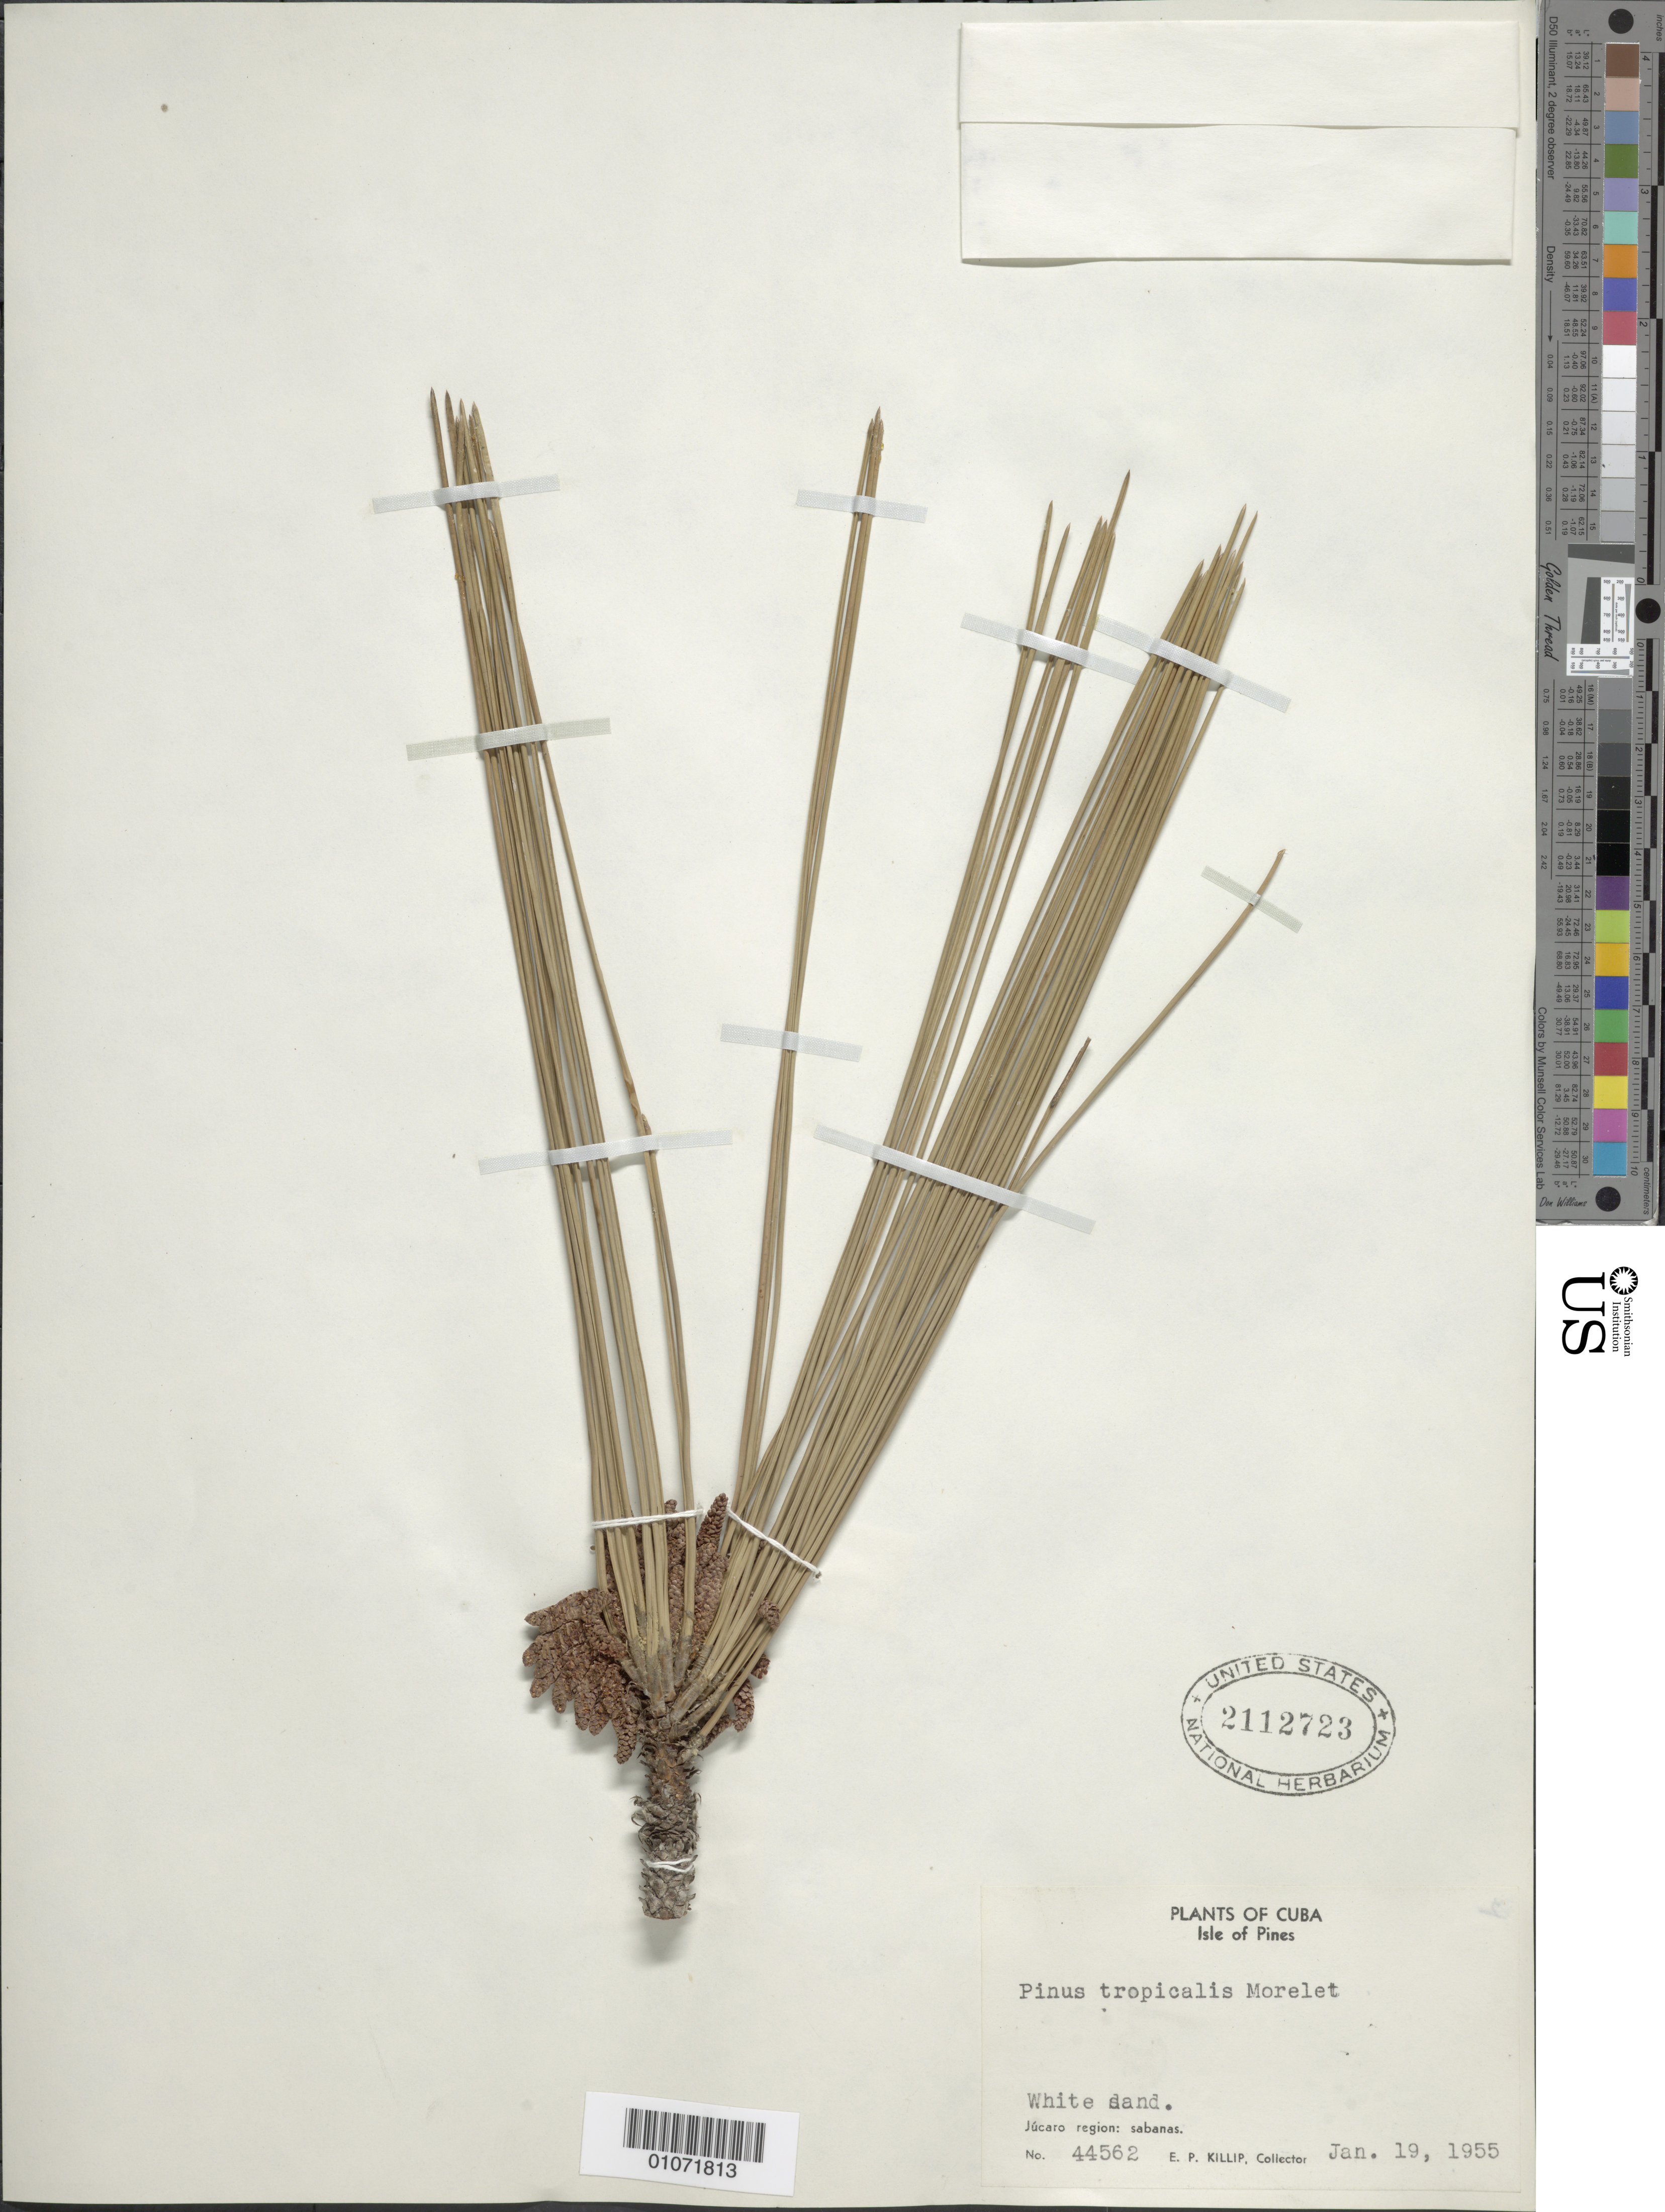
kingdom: Plantae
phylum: Tracheophyta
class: Pinopsida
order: Pinales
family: Pinaceae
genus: Pinus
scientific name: Pinus tropicalis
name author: Morelet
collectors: E. P. Killip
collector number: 44562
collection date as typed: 19 Jan 1955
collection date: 1955-01-19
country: Cuba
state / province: Isla de La Juventud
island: Isla de la Juventud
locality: Jucaro region Sabanas White sand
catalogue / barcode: US 2112723